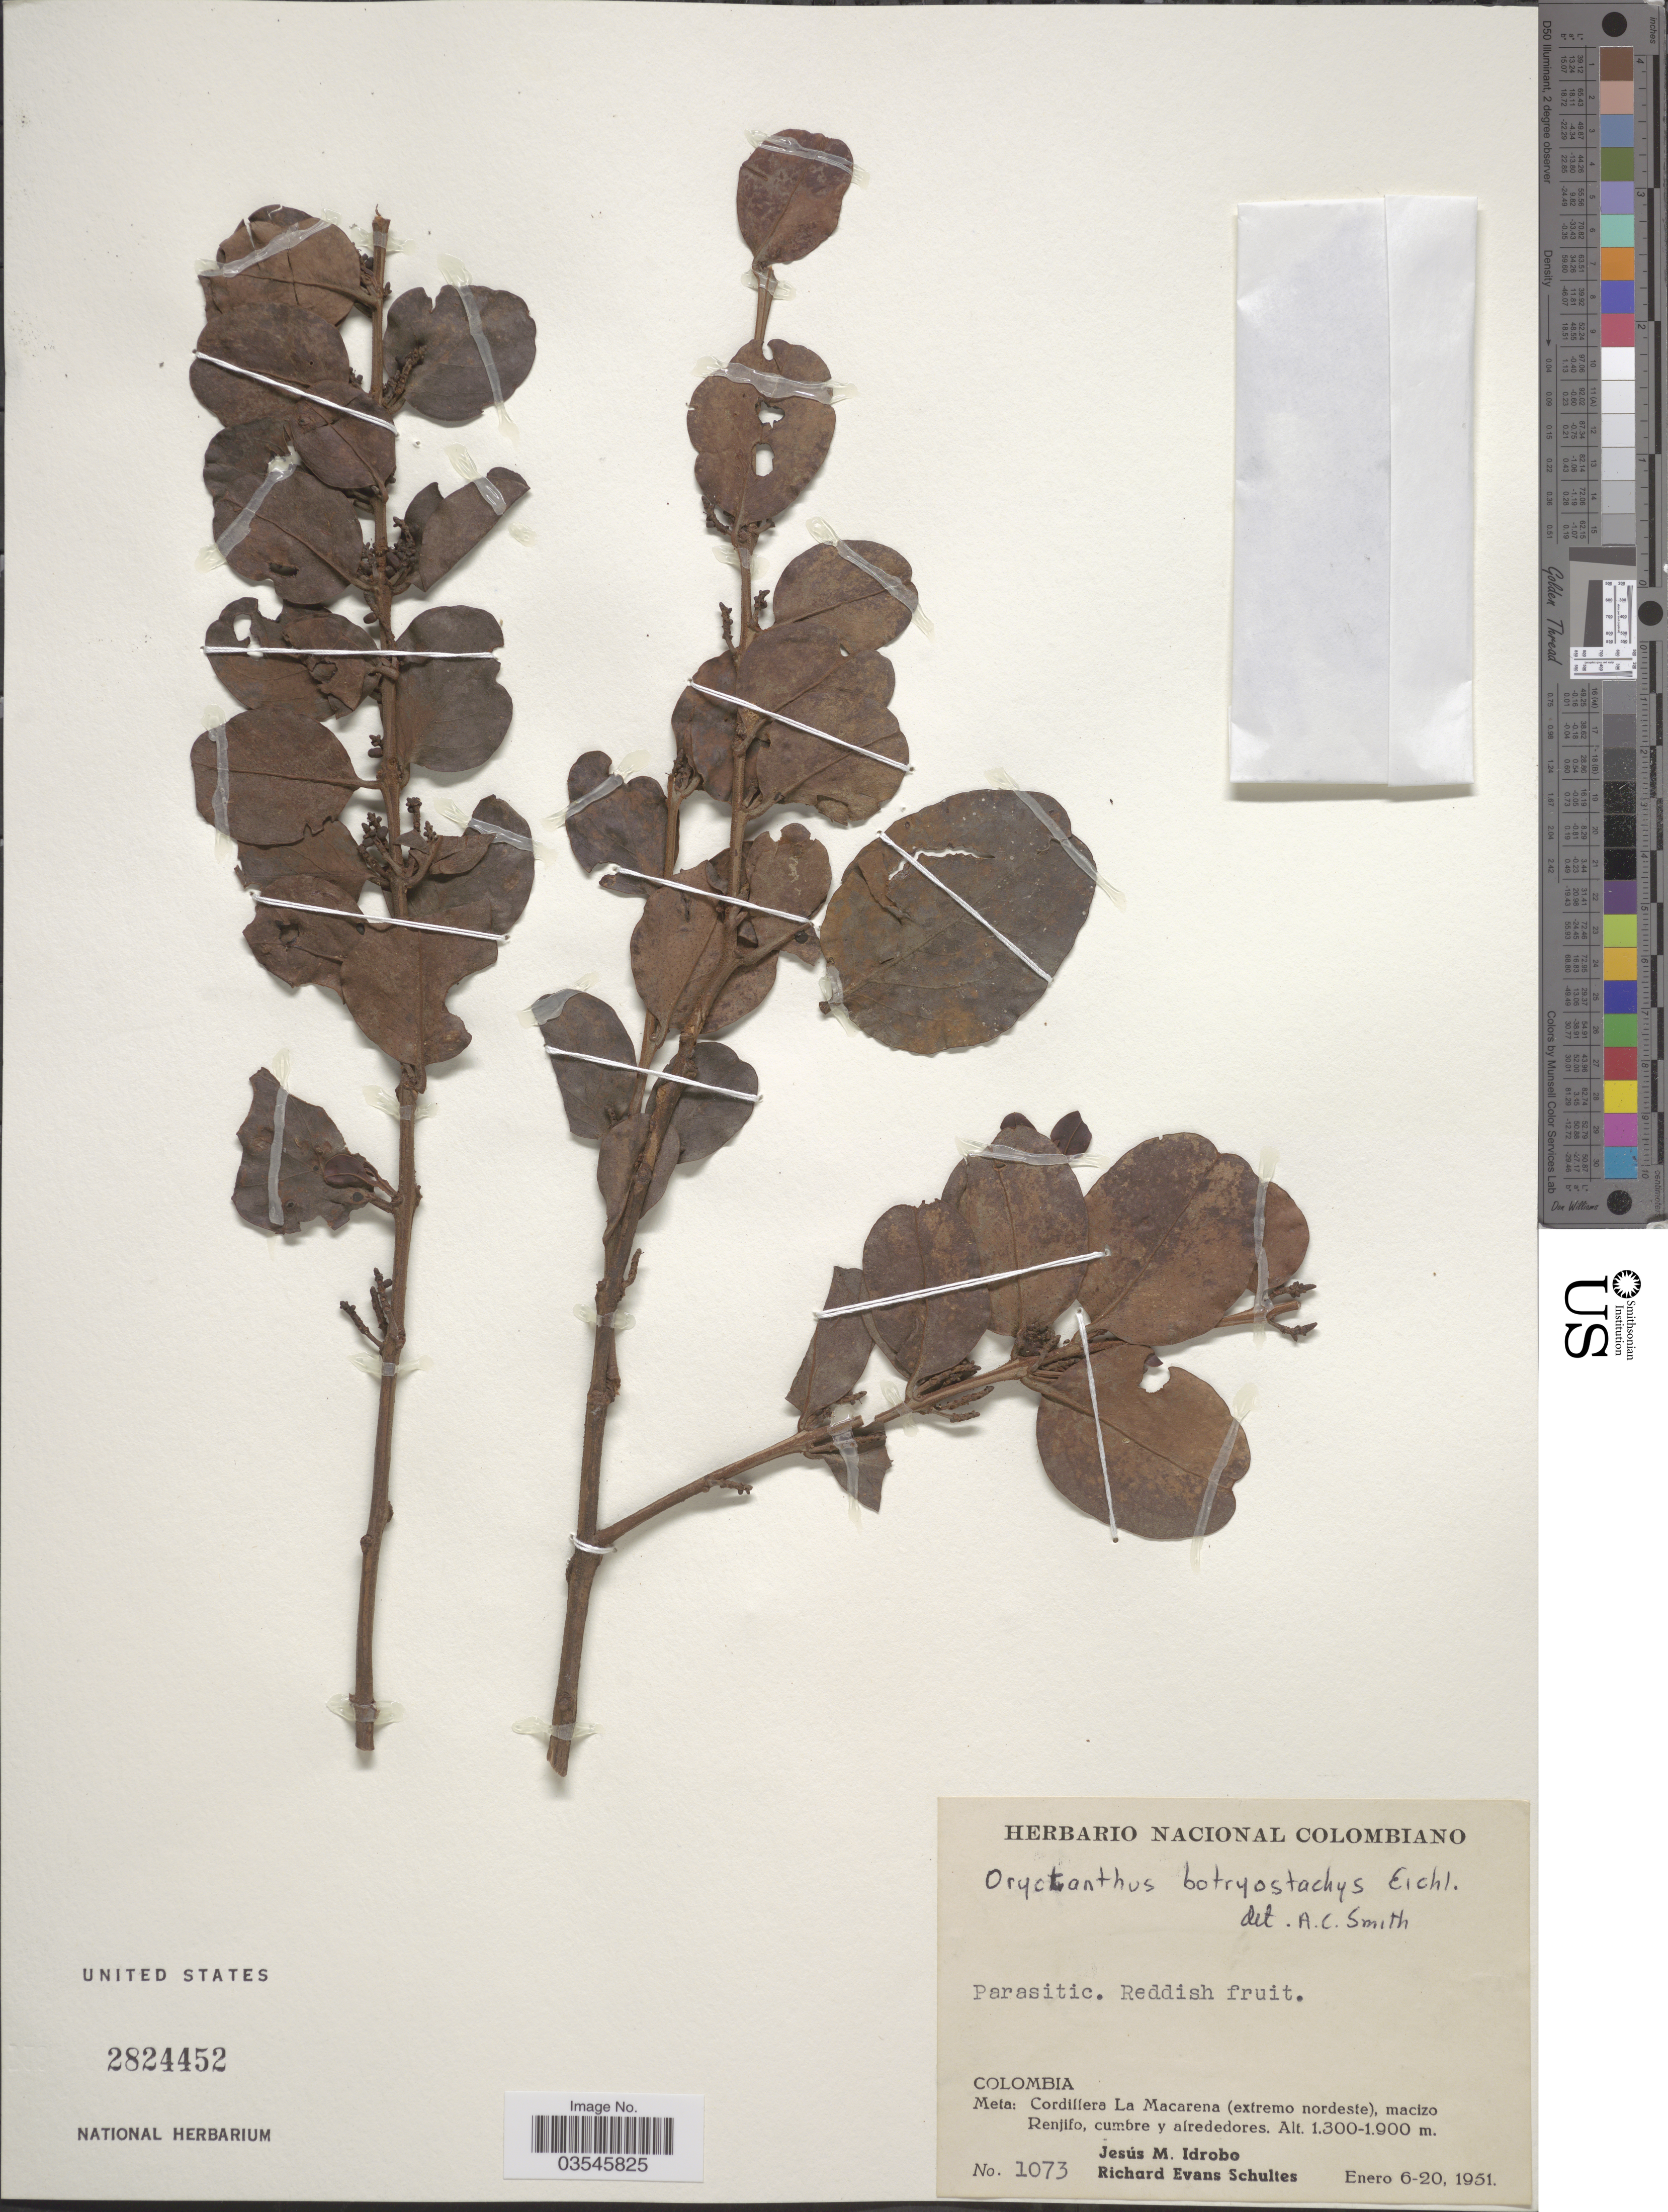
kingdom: Plantae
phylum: Tracheophyta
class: Magnoliopsida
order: Santalales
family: Loranthaceae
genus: Oryctanthus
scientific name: Oryctanthus alveolatus subsp. alveolatus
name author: (Kunth) Kuijt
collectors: J. M. Idrobo & R. E. Schultes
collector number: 1073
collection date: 1951-01-06/1951-01-20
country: Colombia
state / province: Meta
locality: Cordillera La Macarena (extremo nordeste), macizo Renjifo, cumbre y alrededores.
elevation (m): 1300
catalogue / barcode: US 2824452